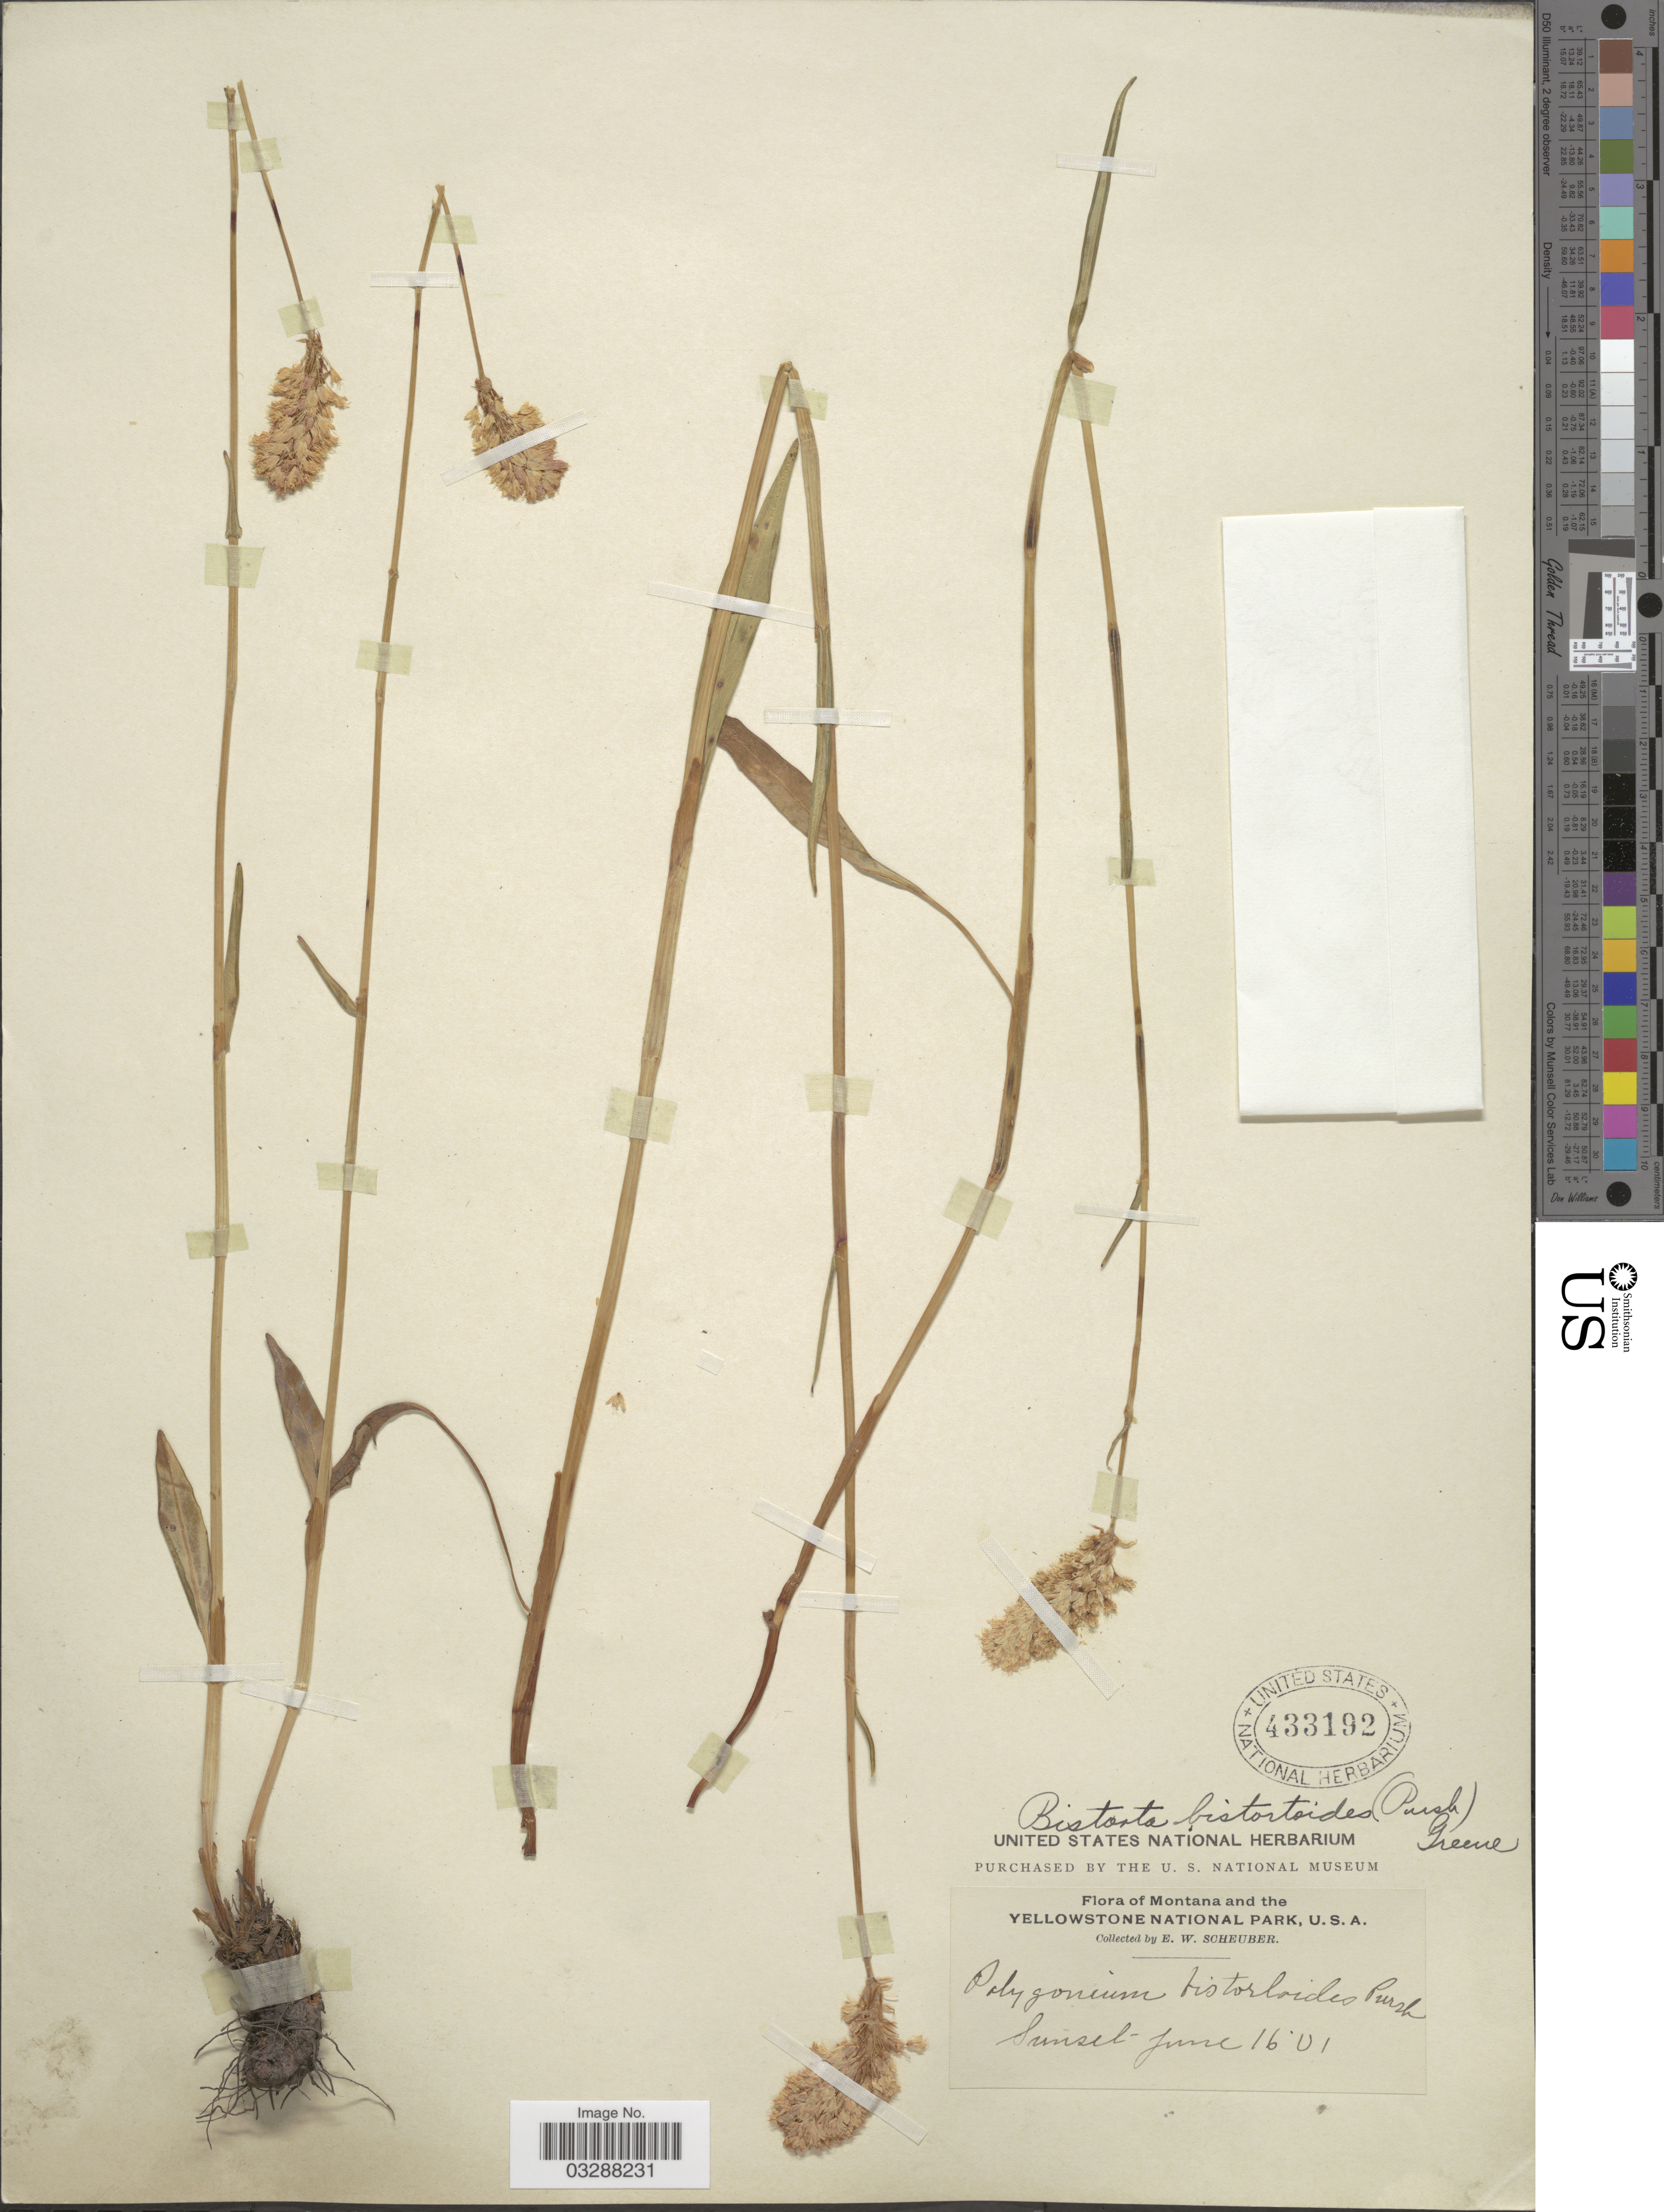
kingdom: Plantae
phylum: Tracheophyta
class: Magnoliopsida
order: Caryophyllales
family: Polygonaceae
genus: Bistorta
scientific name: Bistorta bistortoides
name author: (Pursh) Small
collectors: E. Scheuber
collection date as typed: Transcribed d/m/y: 16/6/1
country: United States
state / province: Montana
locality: Yellowstone National Park. Sunset.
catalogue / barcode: US 433192